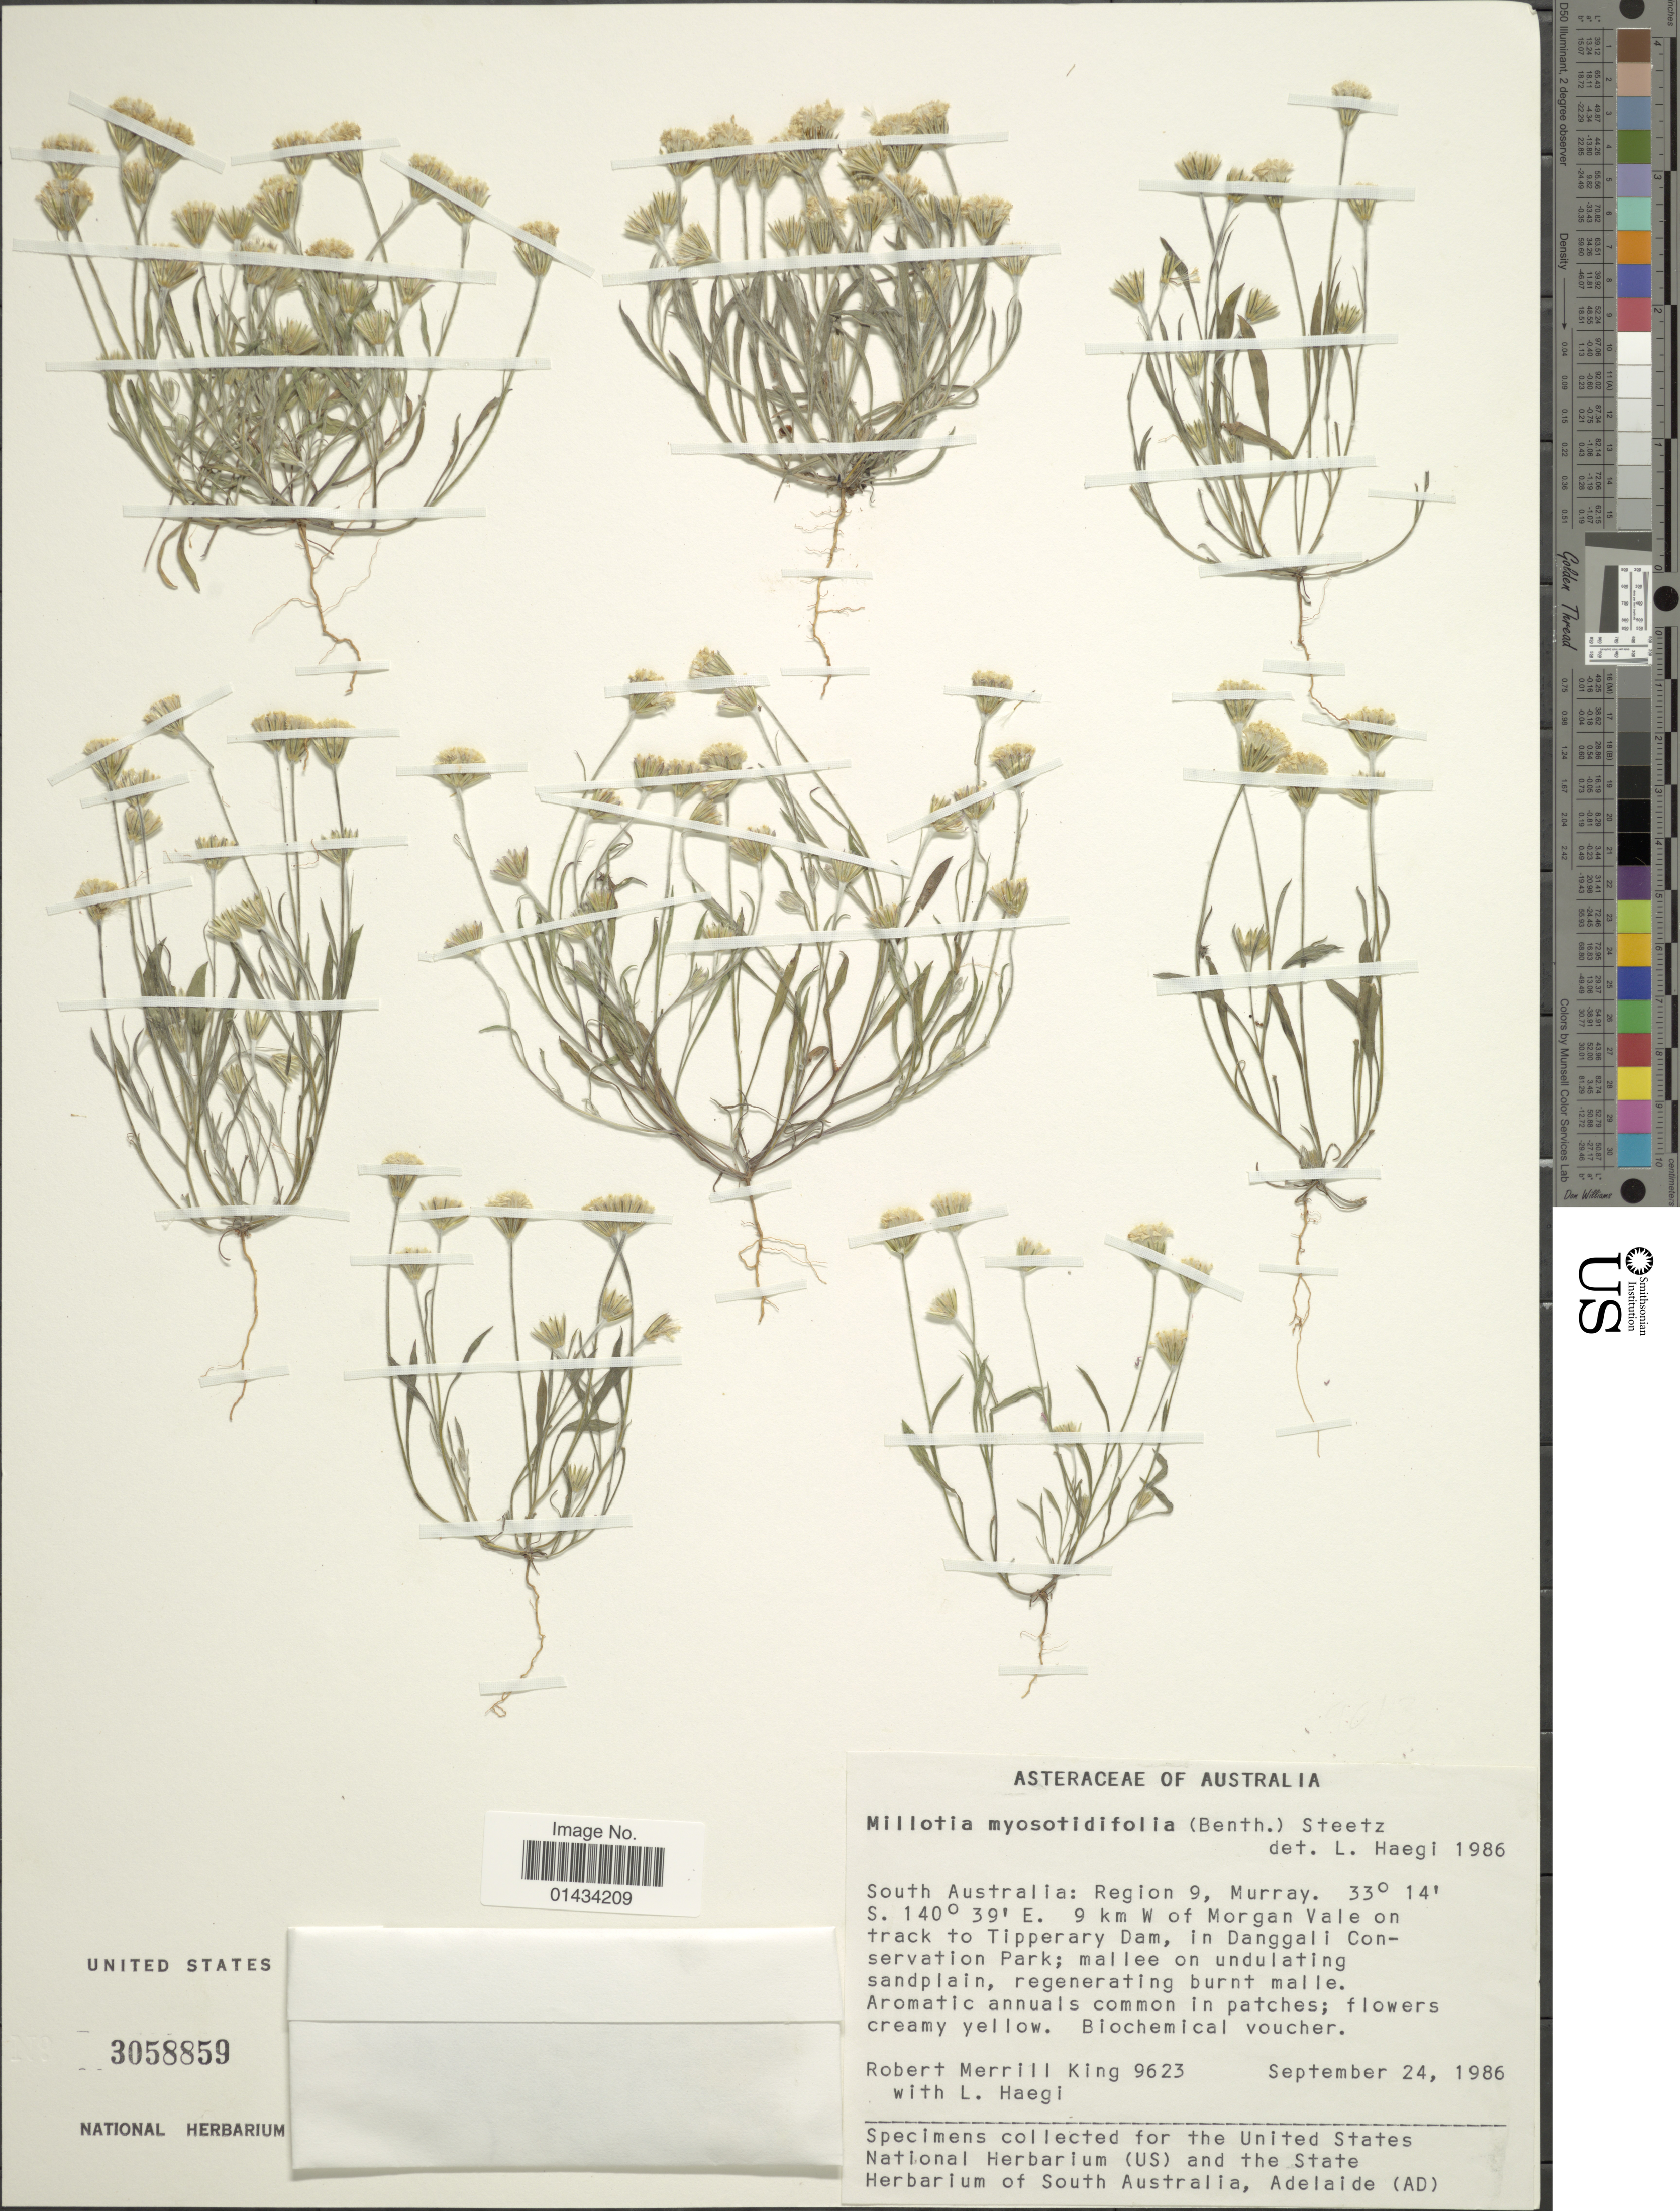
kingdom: Plantae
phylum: Tracheophyta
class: Magnoliopsida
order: Asterales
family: Asteraceae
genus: Millotia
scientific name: Millotia myosotidifolia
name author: (Benth.) Steetz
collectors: R. M. King & L. Haegi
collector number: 9623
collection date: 1986-09-24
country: Australia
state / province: South Australia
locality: Region 9, Murray, 9 km W of Morgan Vale on track to Tipperary Dam, in Danggali Conservation Park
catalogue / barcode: US 3058859